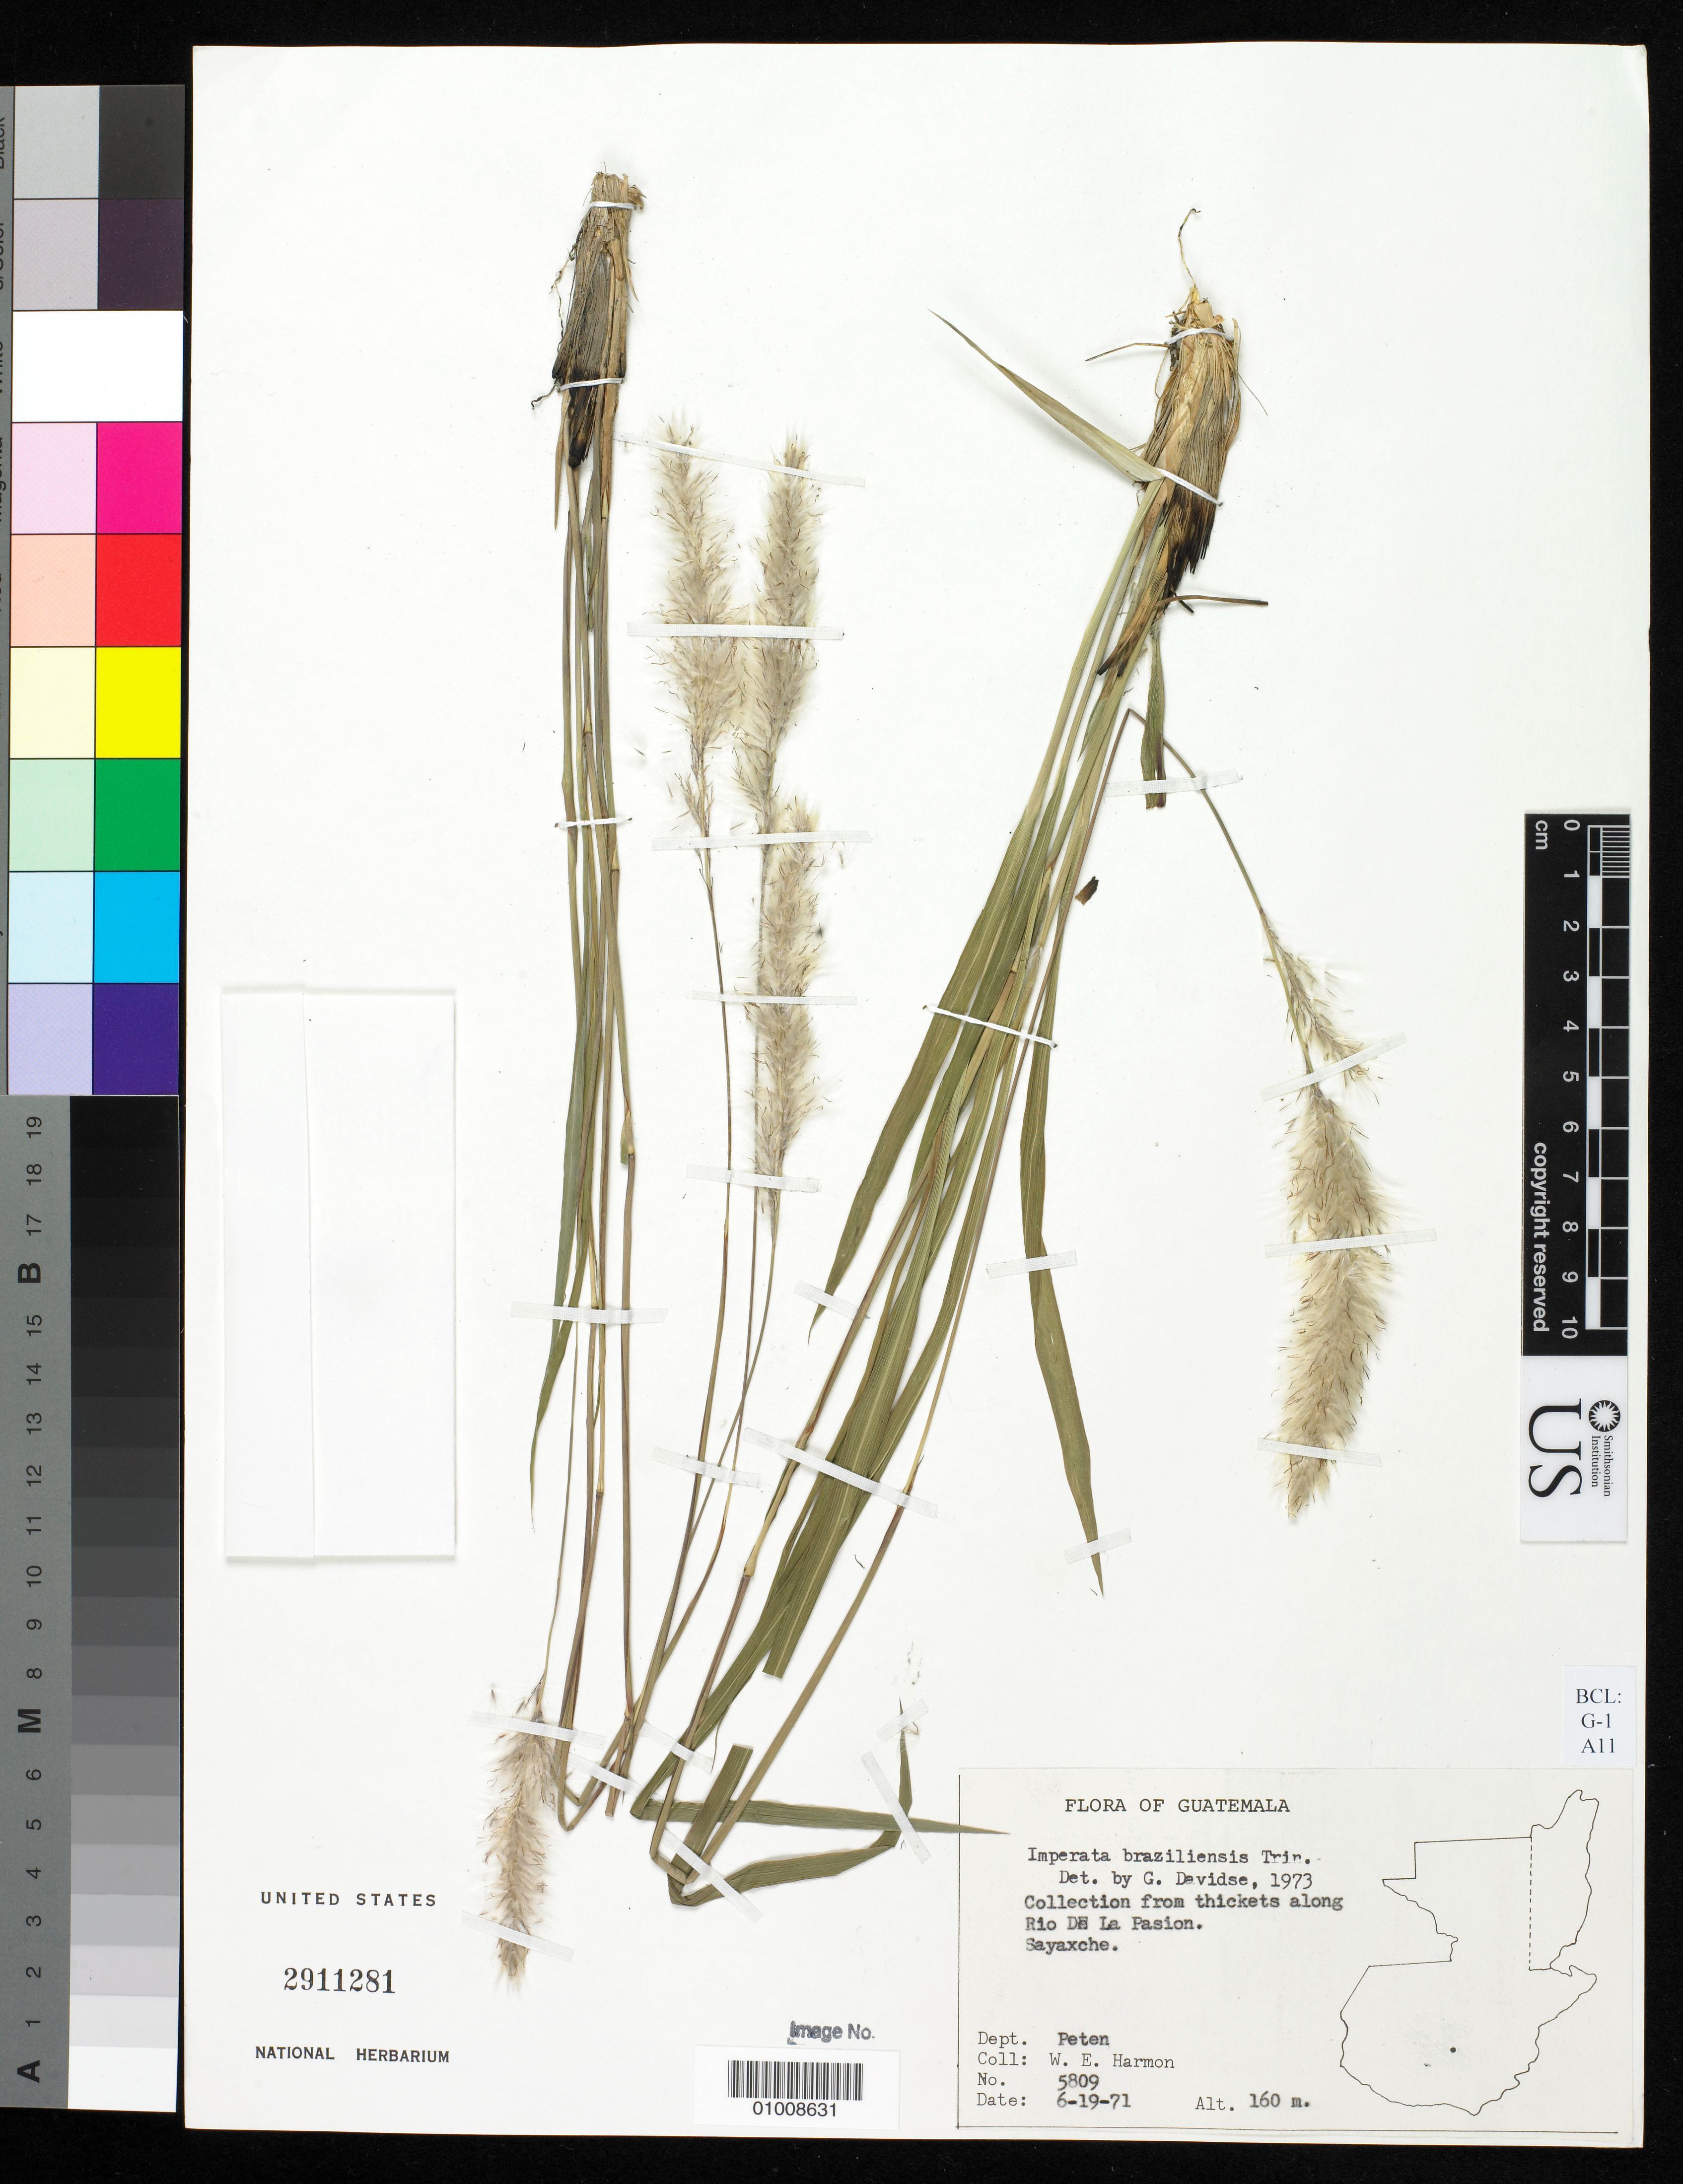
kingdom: Plantae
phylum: Tracheophyta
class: Liliopsida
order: Poales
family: Poaceae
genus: Imperata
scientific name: Imperata brasiliensis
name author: Trin.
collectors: W. E. Harmon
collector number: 05809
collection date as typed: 19 Jun 1971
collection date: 1971-06-19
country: Guatemala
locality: Along Rio de la Pasion, Sayaxche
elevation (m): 160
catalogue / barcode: US 2911281